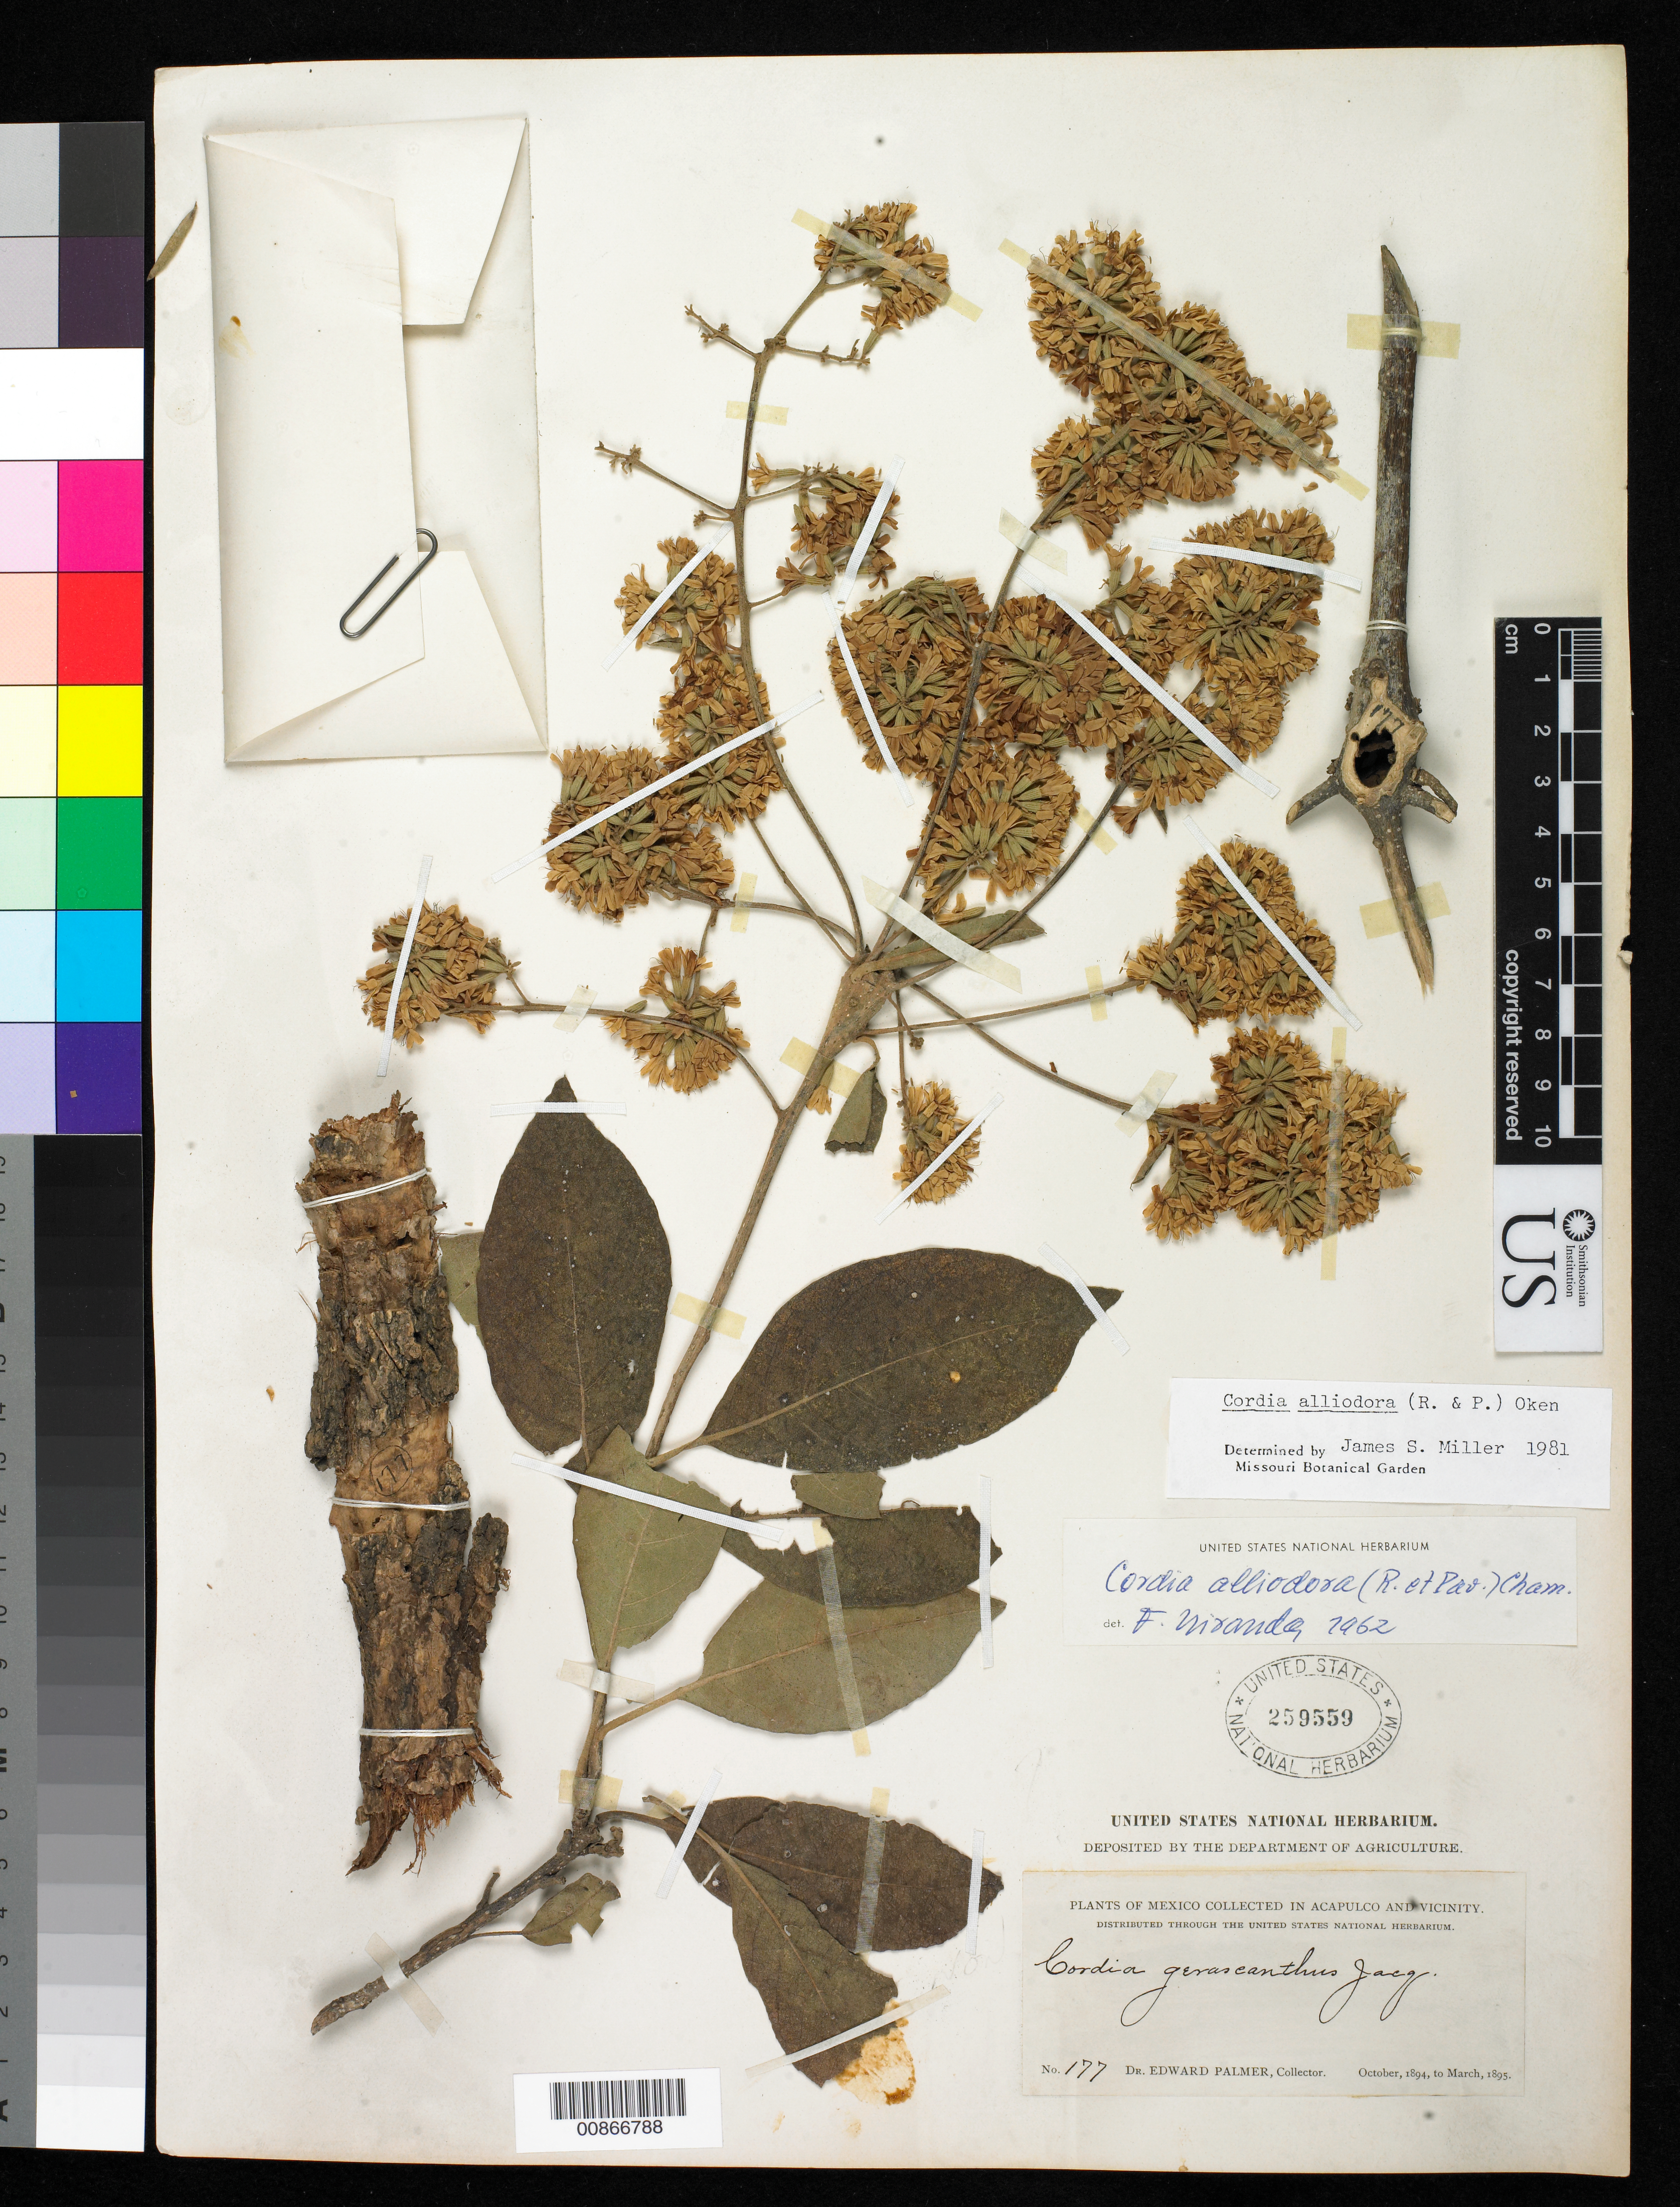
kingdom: Plantae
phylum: Tracheophyta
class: Magnoliopsida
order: Boraginales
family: Cordiaceae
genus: Cordia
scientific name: Cordia alliodora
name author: (Ruiz & Pav.) Oken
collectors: E. Palmer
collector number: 177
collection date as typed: Oct 1894 to -- Mar 1895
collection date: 1894-10/1895-03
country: Mexico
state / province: Guerrero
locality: Acapulco, Guerrero and vicinity.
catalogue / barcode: US 259559